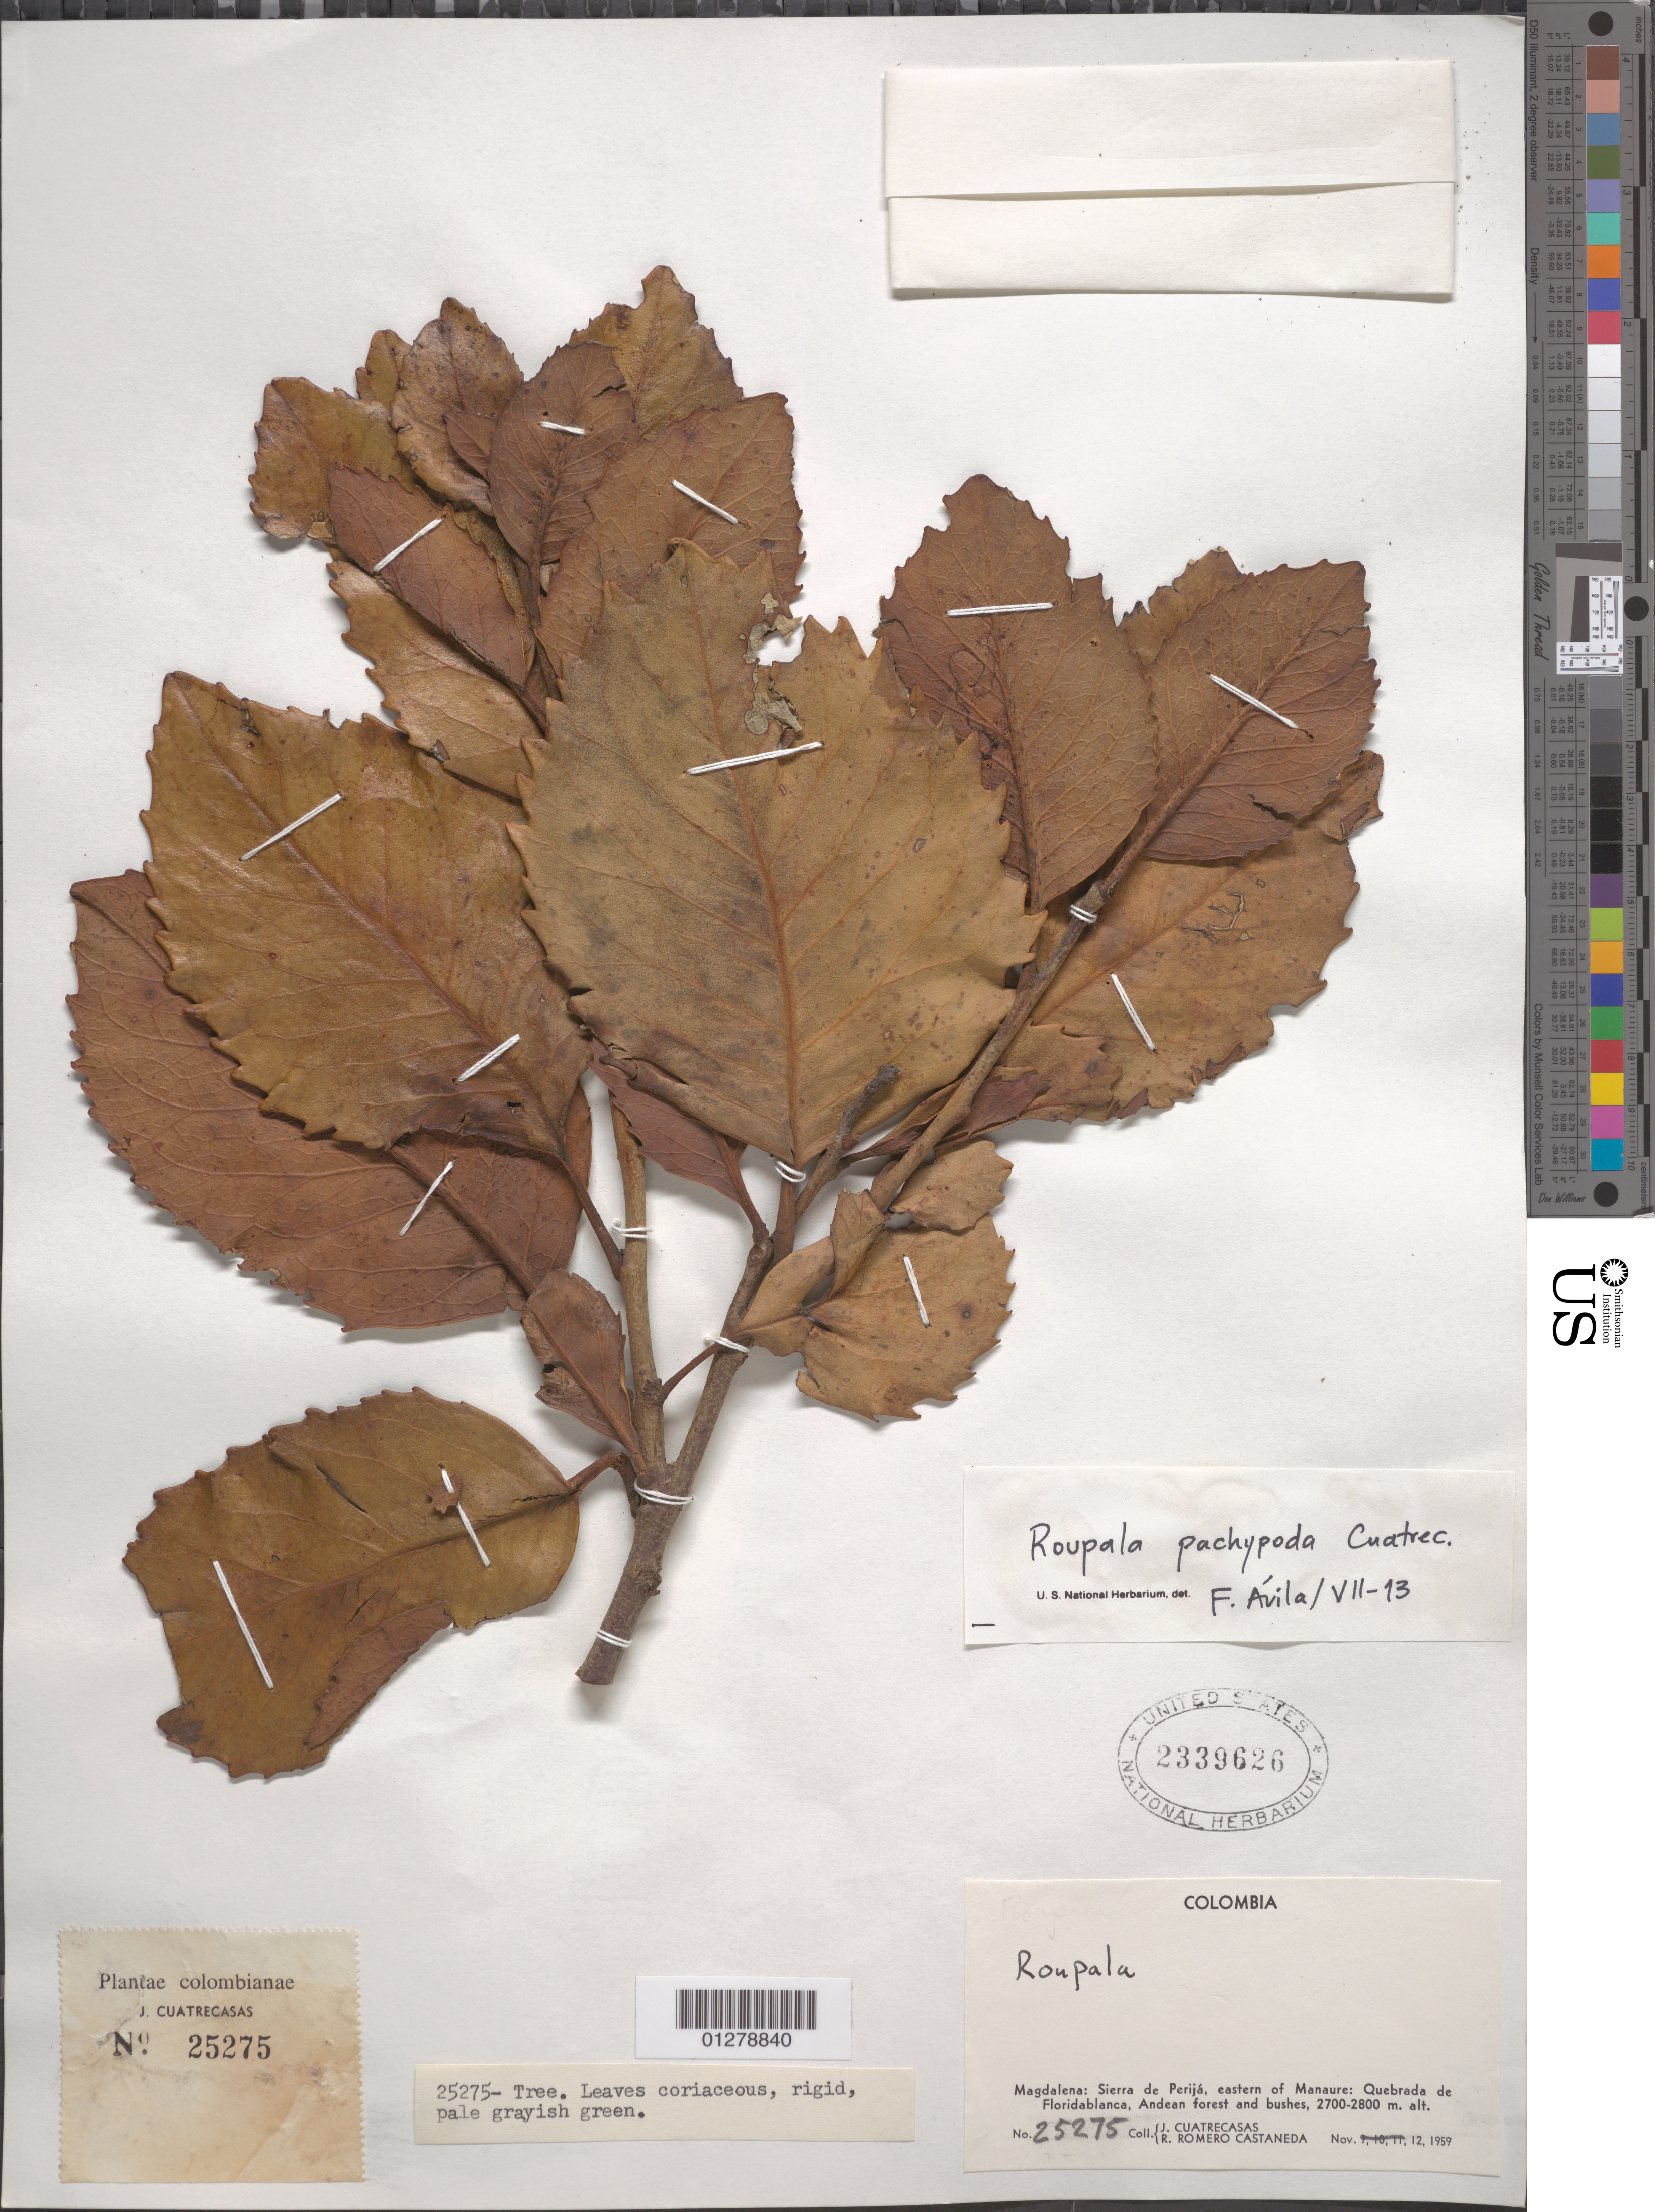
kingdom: Plantae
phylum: Tracheophyta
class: Magnoliopsida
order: Proteales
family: Proteaceae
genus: Roupala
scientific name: Roupala pachypoda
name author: Cuatrec.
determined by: Ávila, F. A.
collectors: J. Cuatrecasas & R. Romero Castañeda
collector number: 25275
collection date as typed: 12 Nov 1959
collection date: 1959-11-12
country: Colombia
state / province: Magdalena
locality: Sierra de Perija, E of Manaure. Quebrada de Floridablanca,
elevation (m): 2700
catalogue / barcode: US 2339626